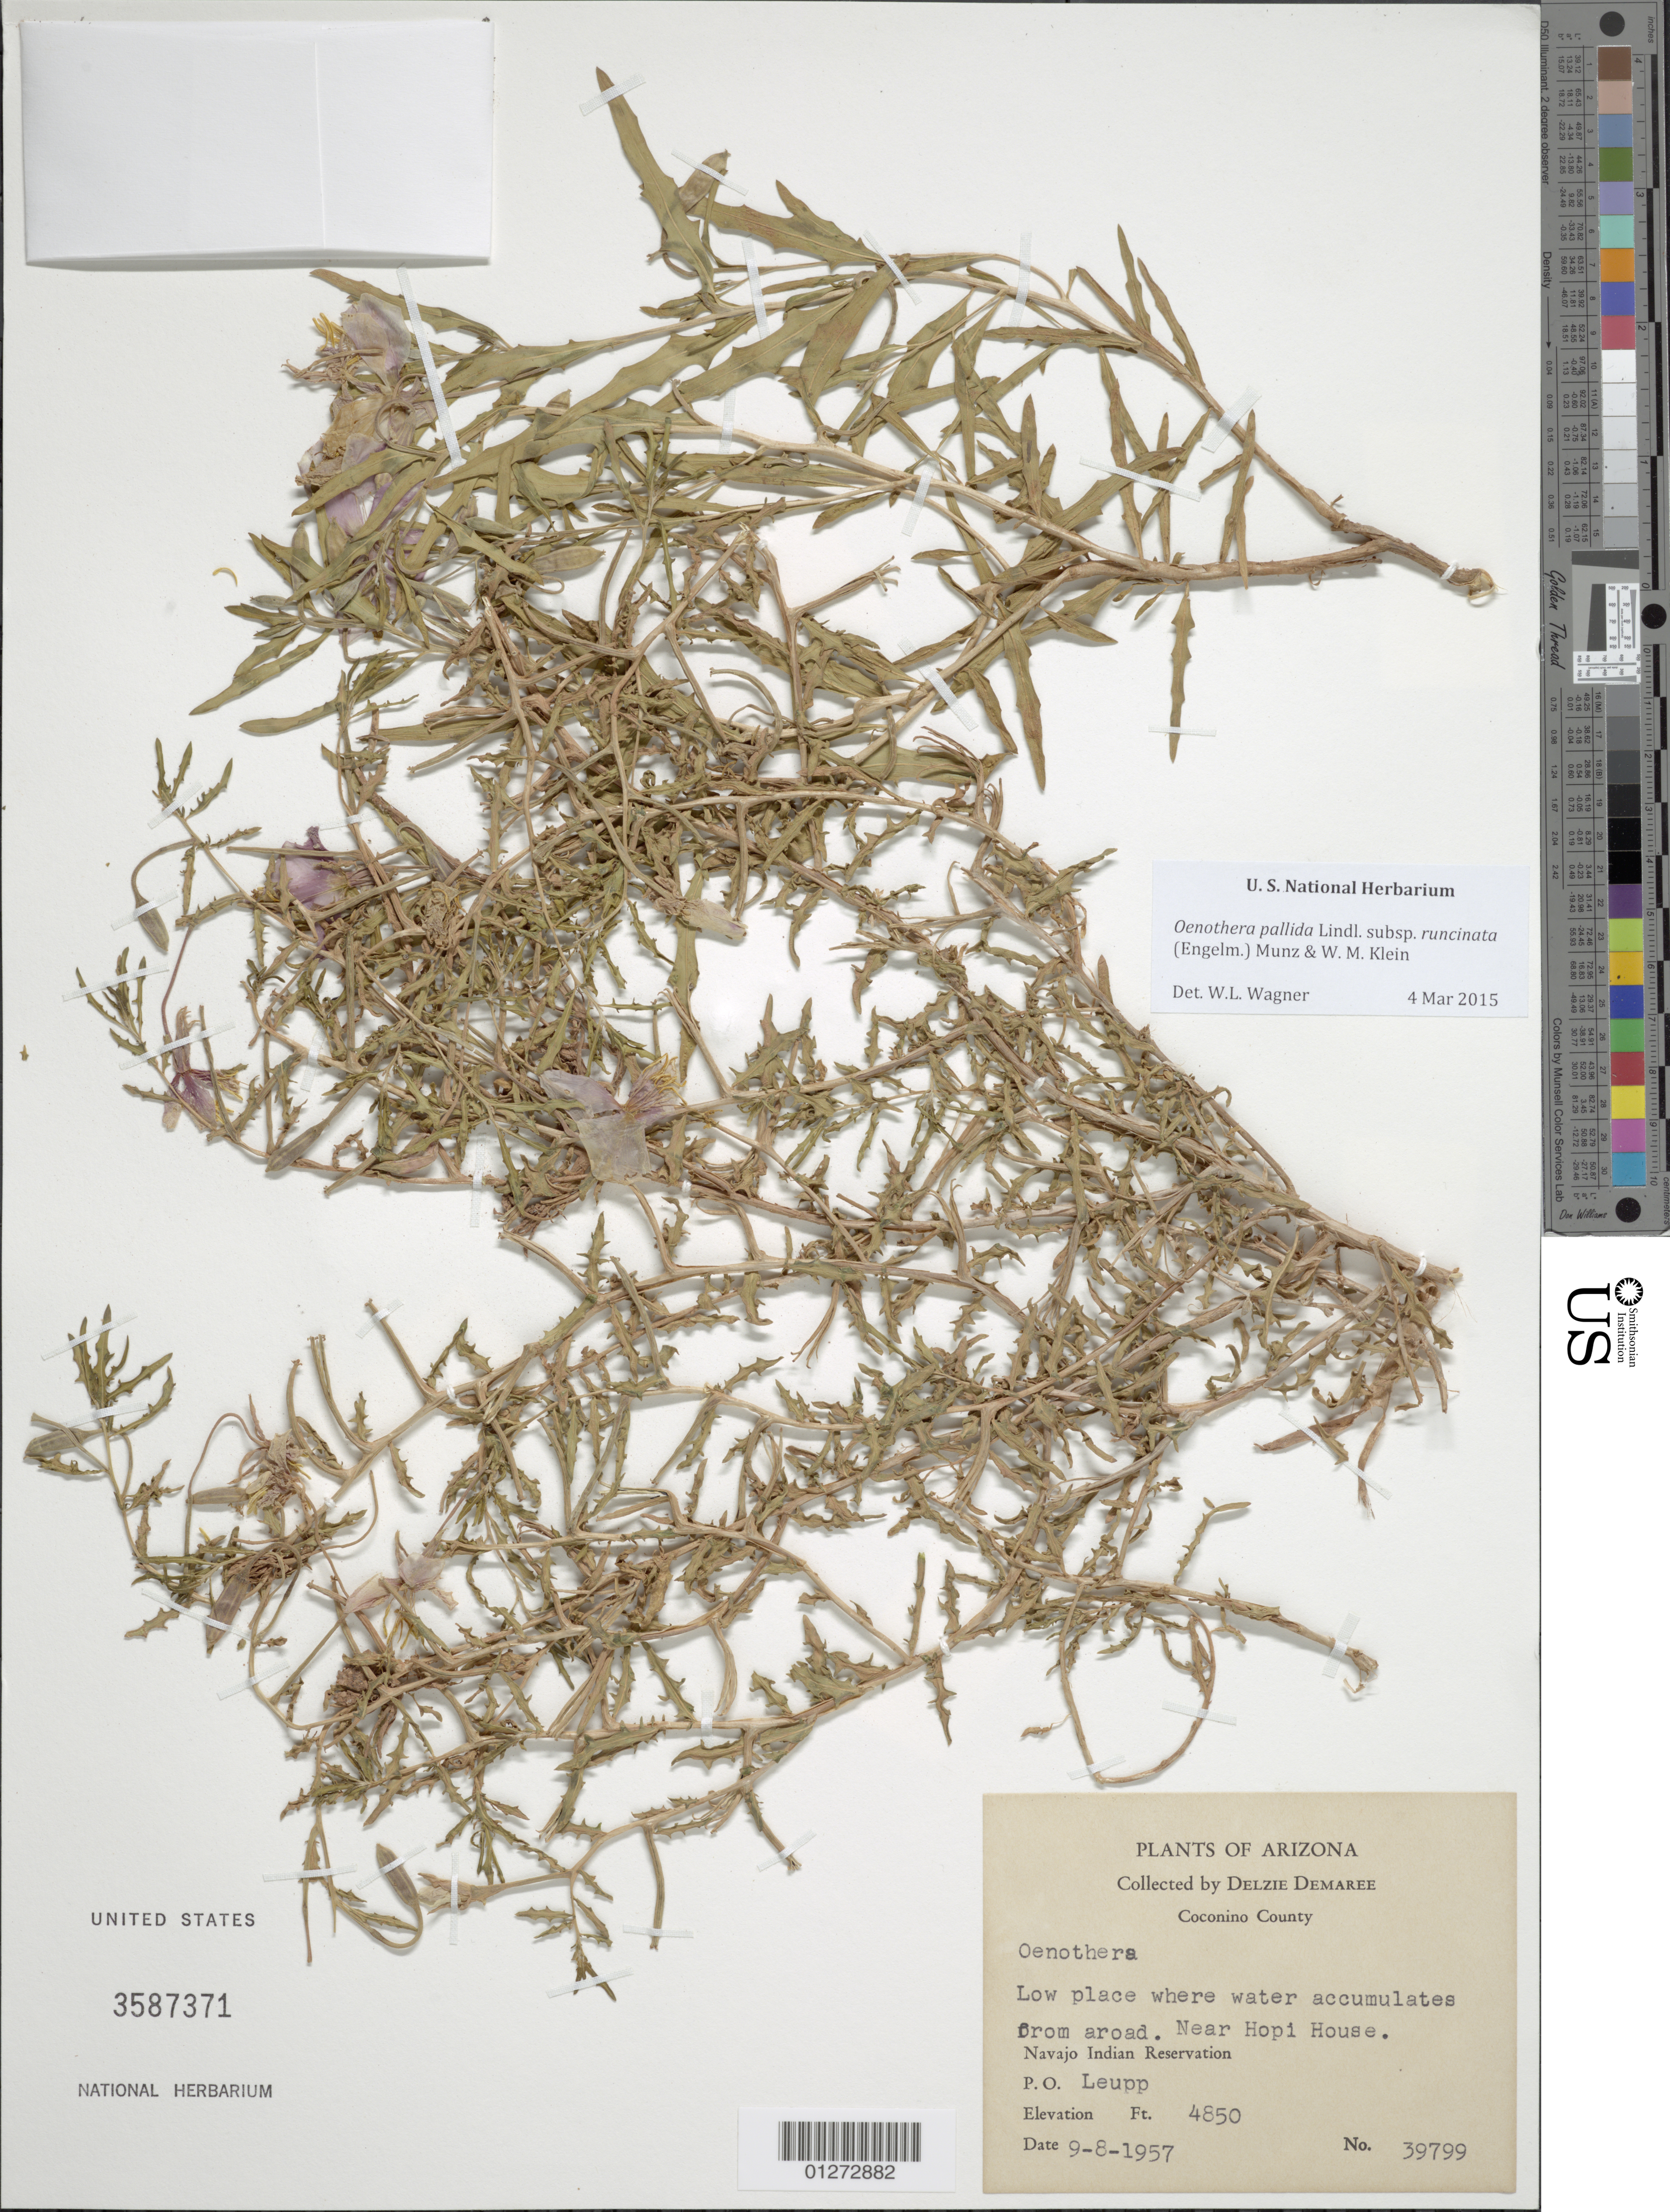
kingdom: Plantae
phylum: Tracheophyta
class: Magnoliopsida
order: Myrtales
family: Onagraceae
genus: Oenothera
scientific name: Oenothera pallida subsp. runcinata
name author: (Engelm.) Munz & W.M. Klein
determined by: Wagner, W. L., (BOT), Smithsonian Institution - National Museum of Natural History (UNITED STATES)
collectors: D. Demaree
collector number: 39799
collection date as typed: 9-8-1957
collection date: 1957-09-08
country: United States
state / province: Arizona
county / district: Coconino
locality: Leupp, near Hopi House, Navajo Indian Reservation.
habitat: Low place where water accumulates from a road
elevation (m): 1478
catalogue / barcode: US 3587371